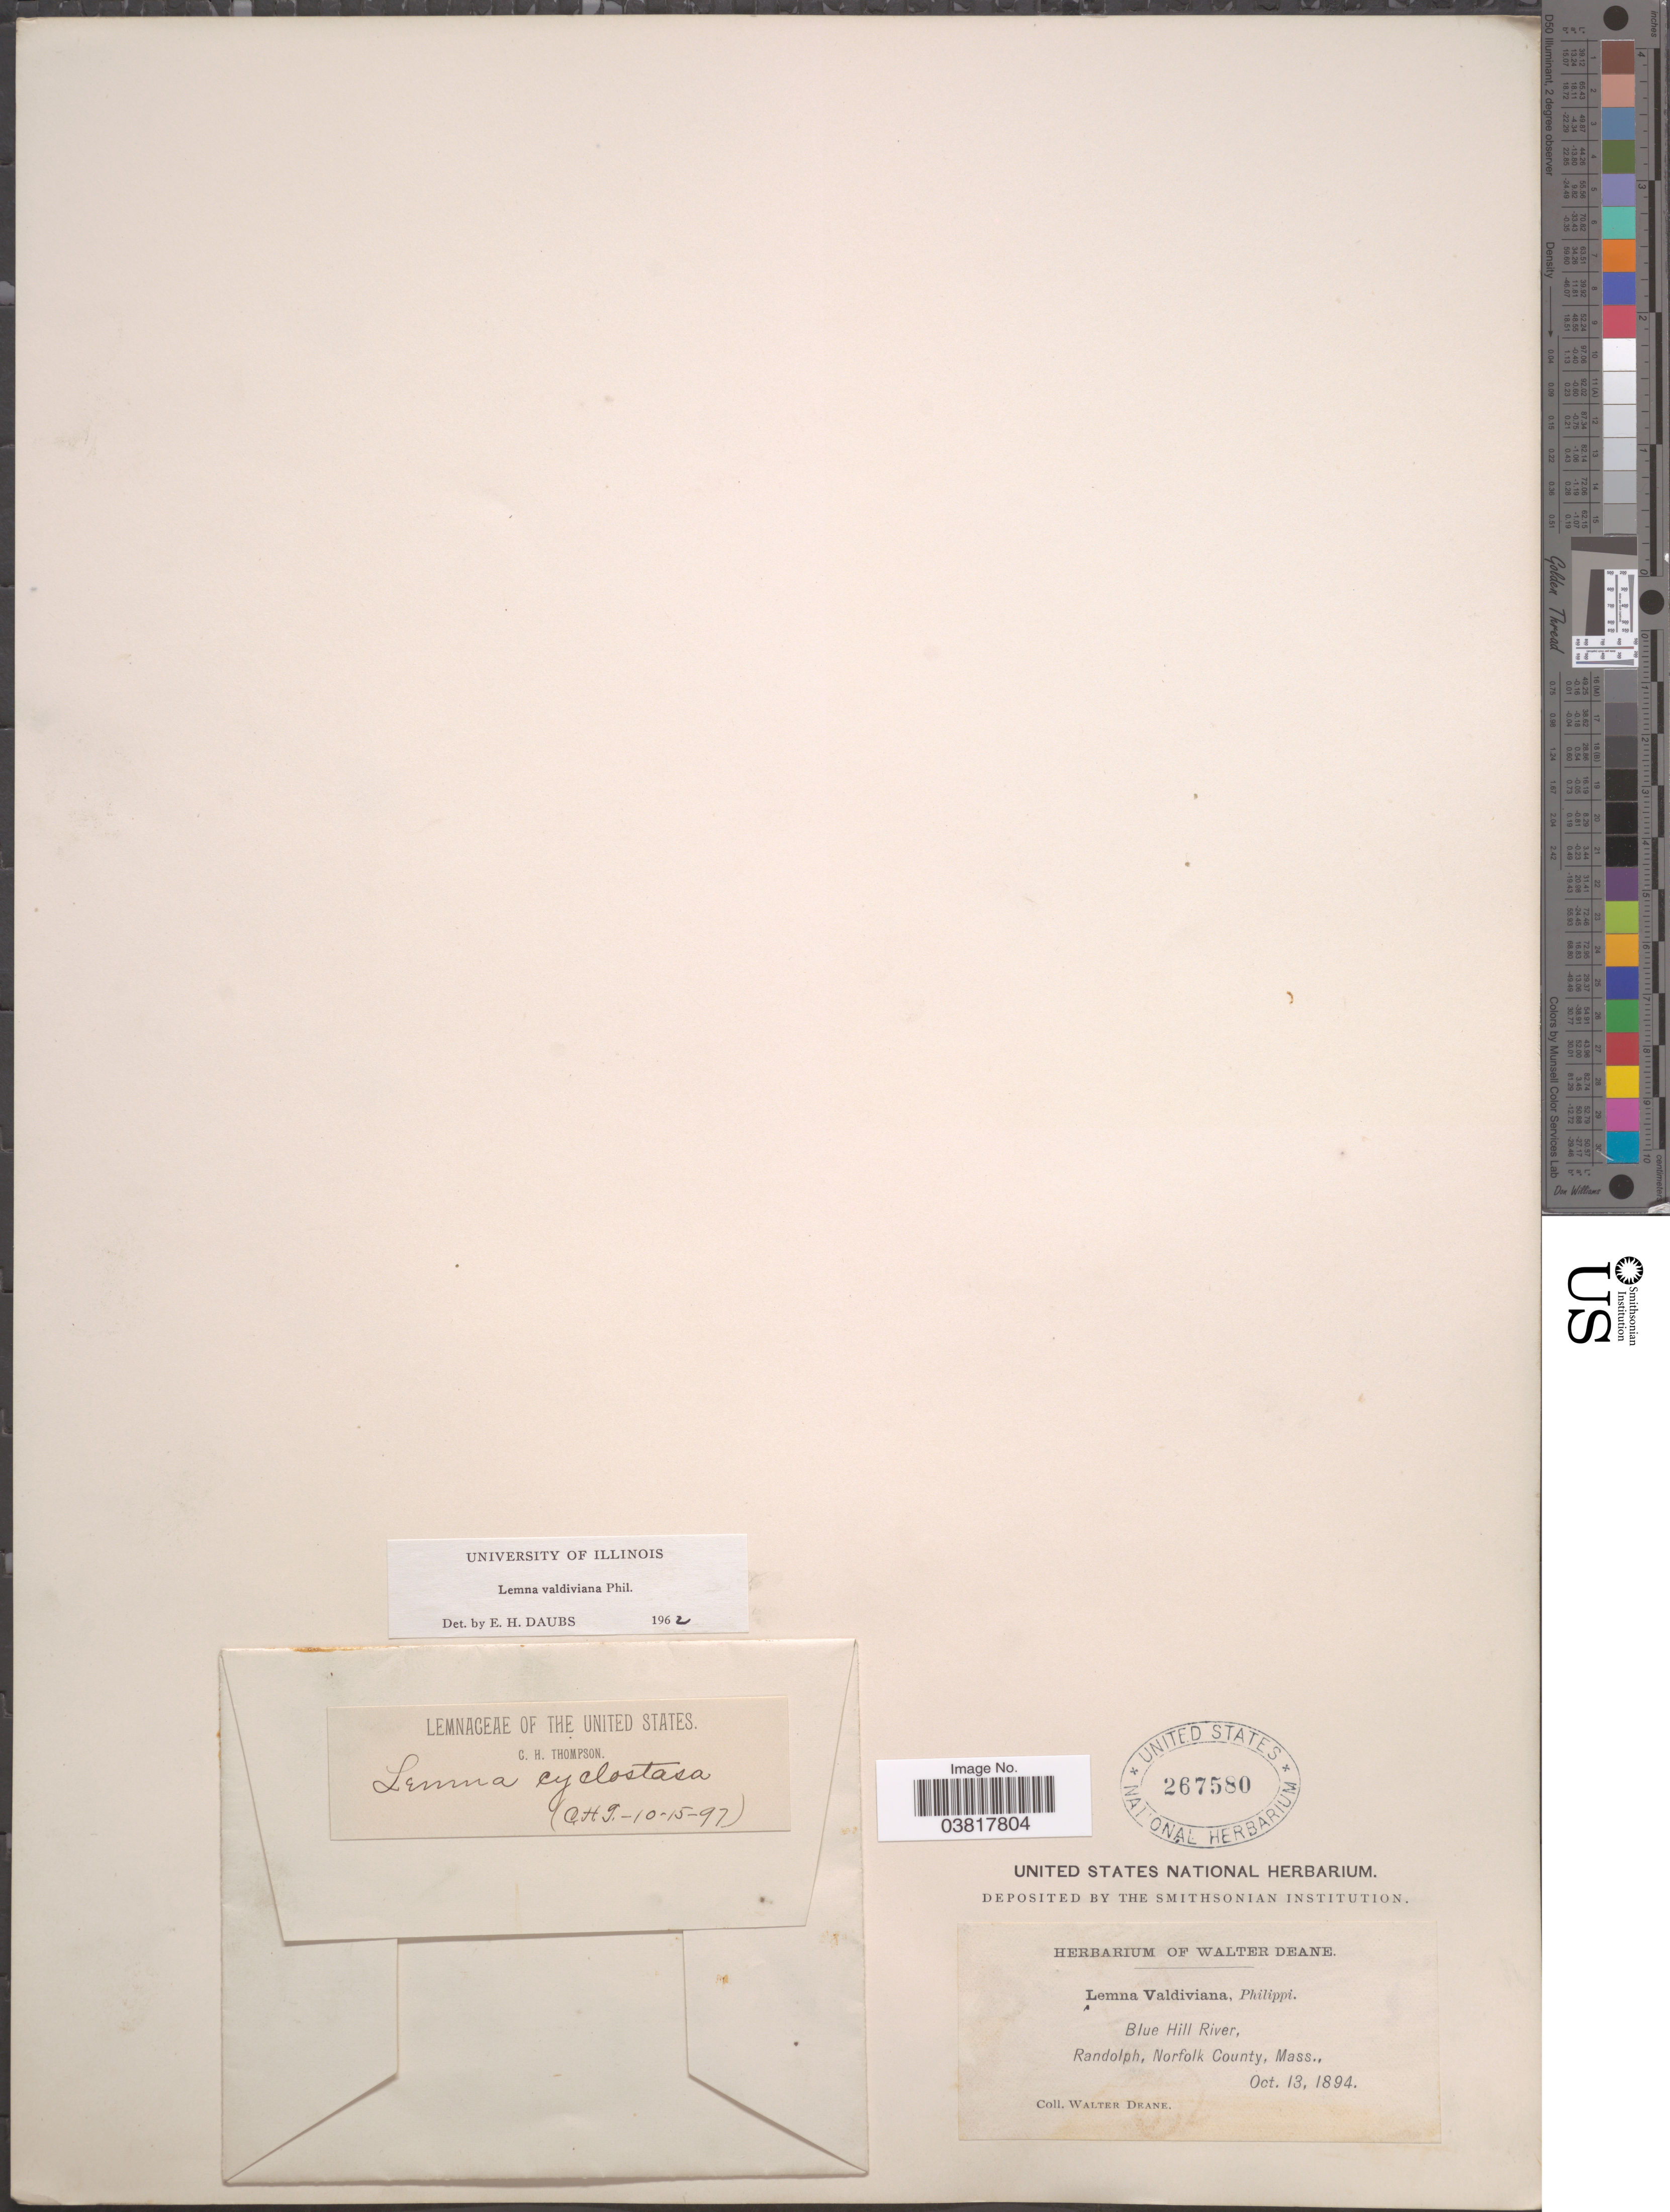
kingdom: Plantae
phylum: Tracheophyta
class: Liliopsida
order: Alismatales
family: Araceae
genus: Lemna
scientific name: Lemna valdiviana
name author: Phil.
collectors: W. Deane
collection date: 1894-10-13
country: United States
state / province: Massachusetts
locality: Blue Hill River, Randolph, Norfolk County.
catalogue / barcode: US 267580